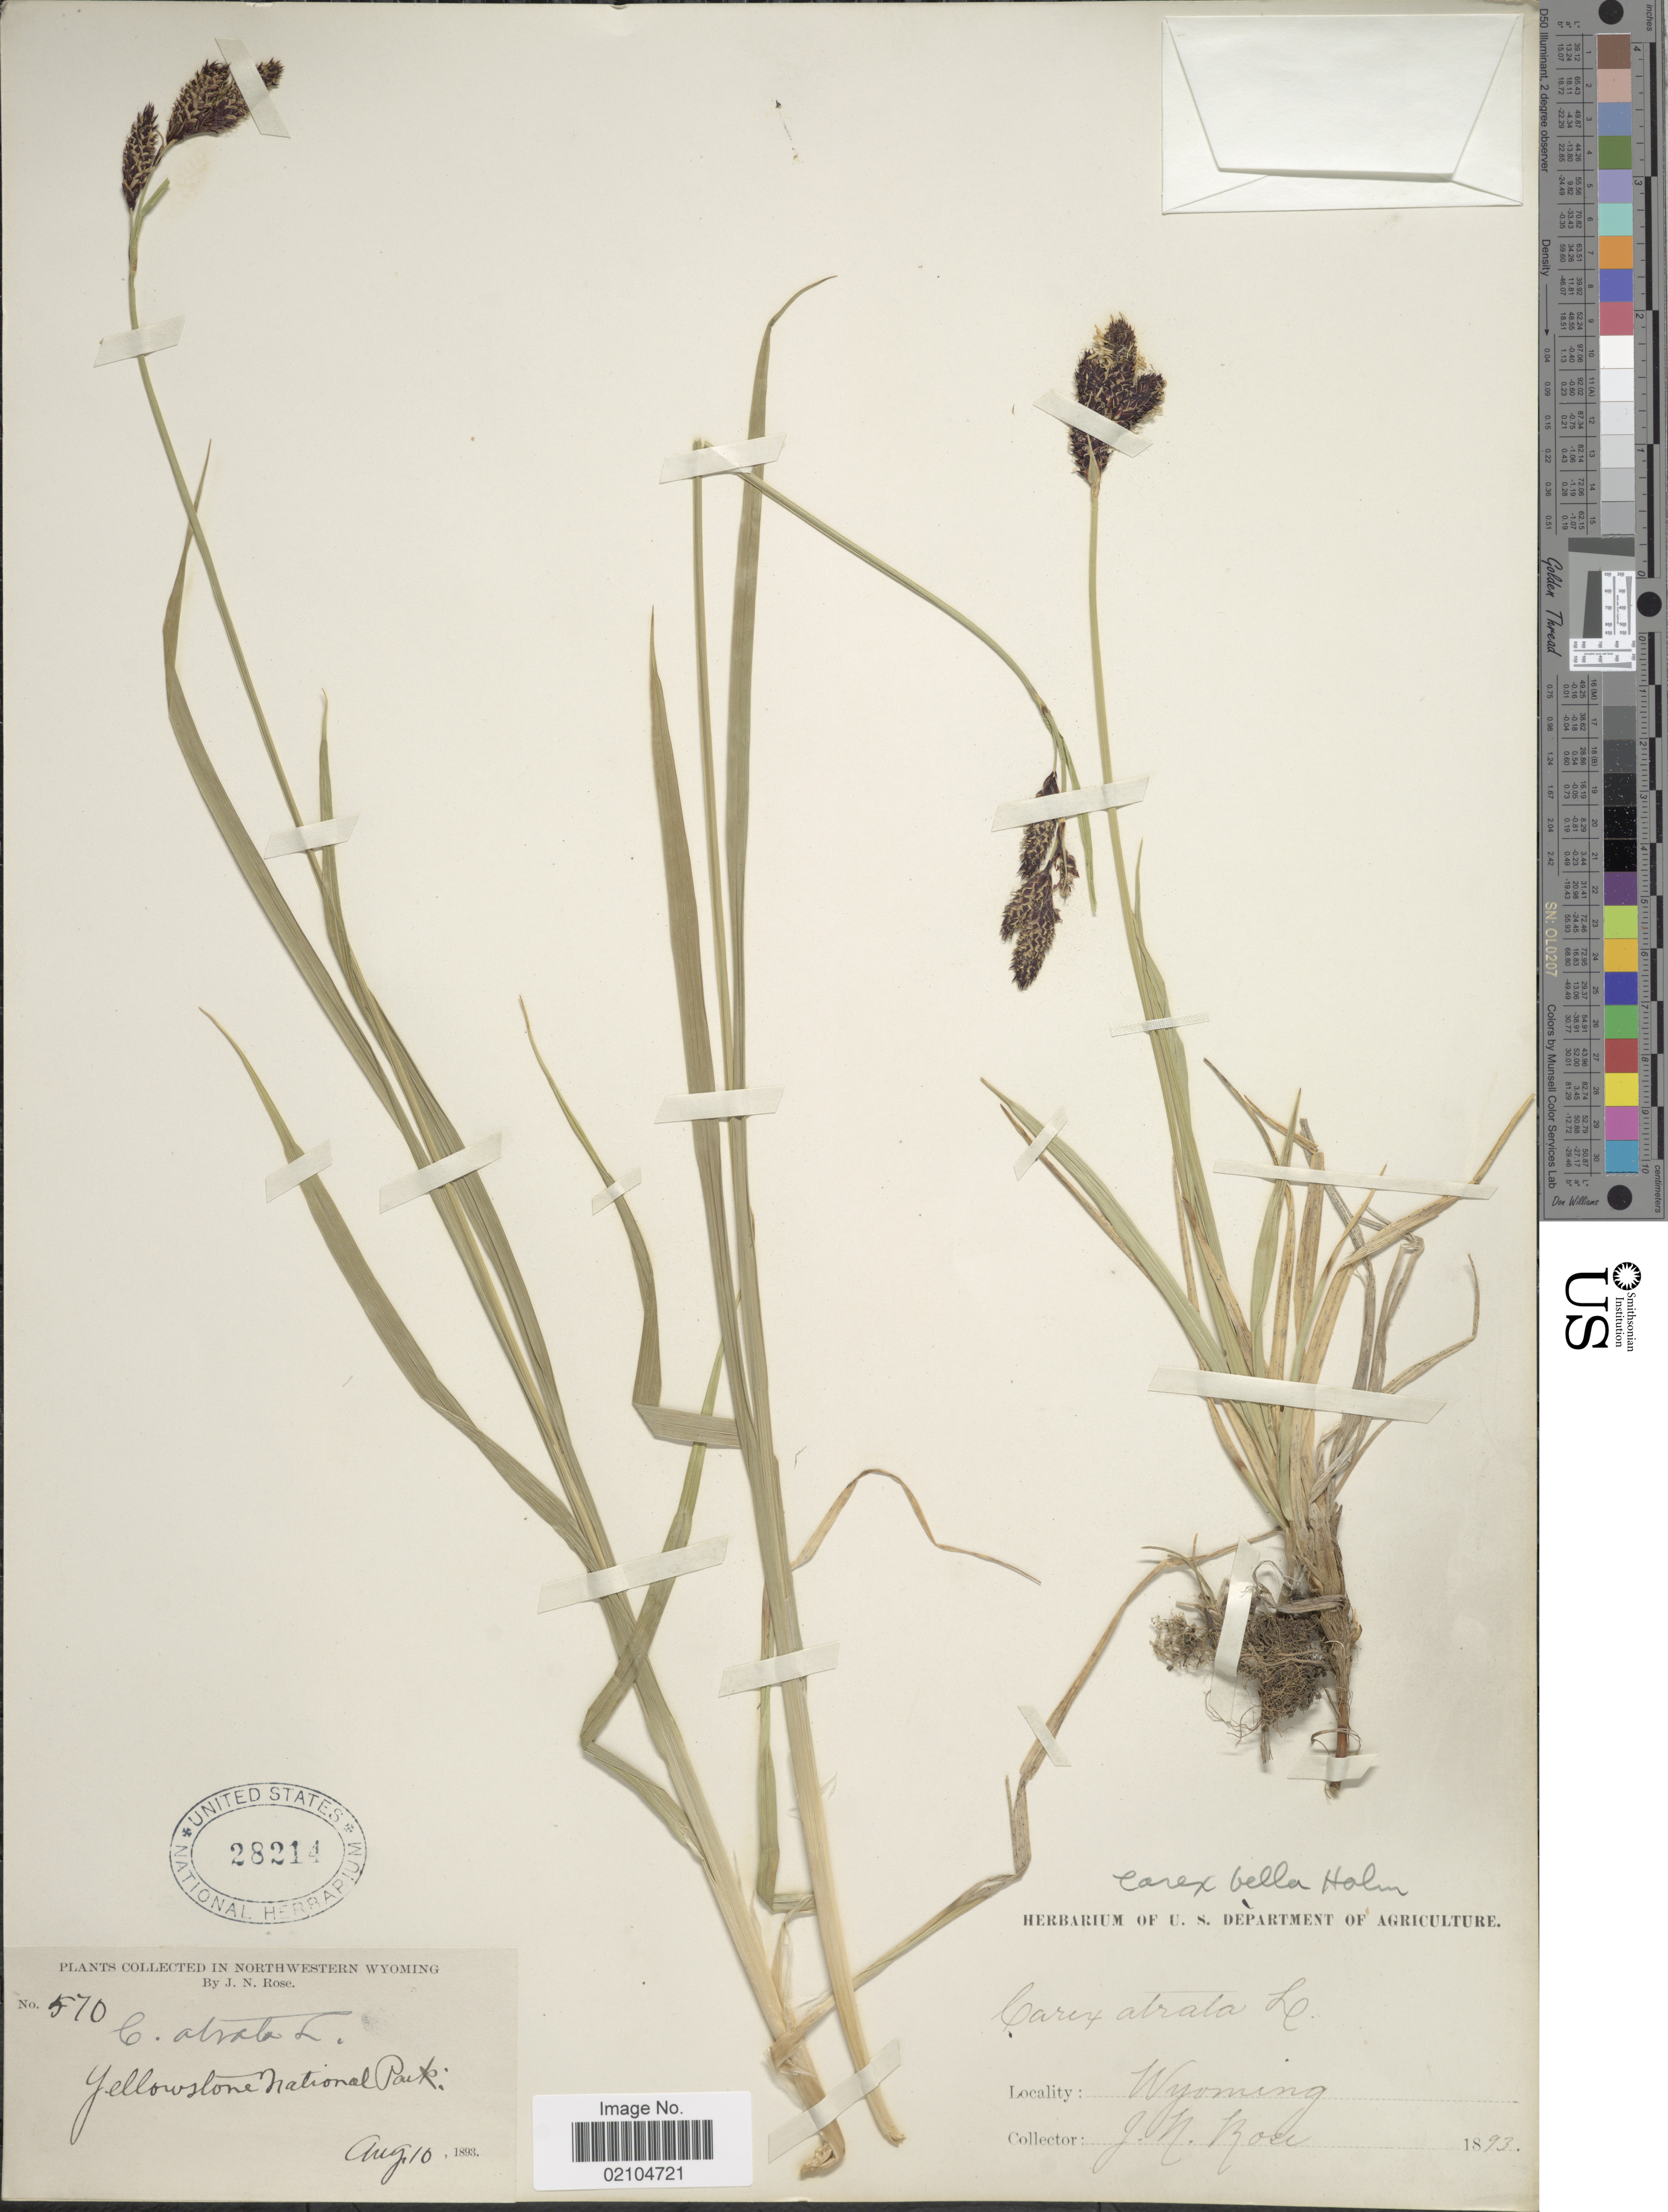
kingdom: Plantae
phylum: Tracheophyta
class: Liliopsida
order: Poales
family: Cyperaceae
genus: Carex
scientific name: Carex bella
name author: L.H. Bailey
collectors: J. N. Rose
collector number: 570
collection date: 1893-08-10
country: United States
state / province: Wyoming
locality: Yellowstone National Park, In Northwestern Wyoming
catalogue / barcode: US 28214